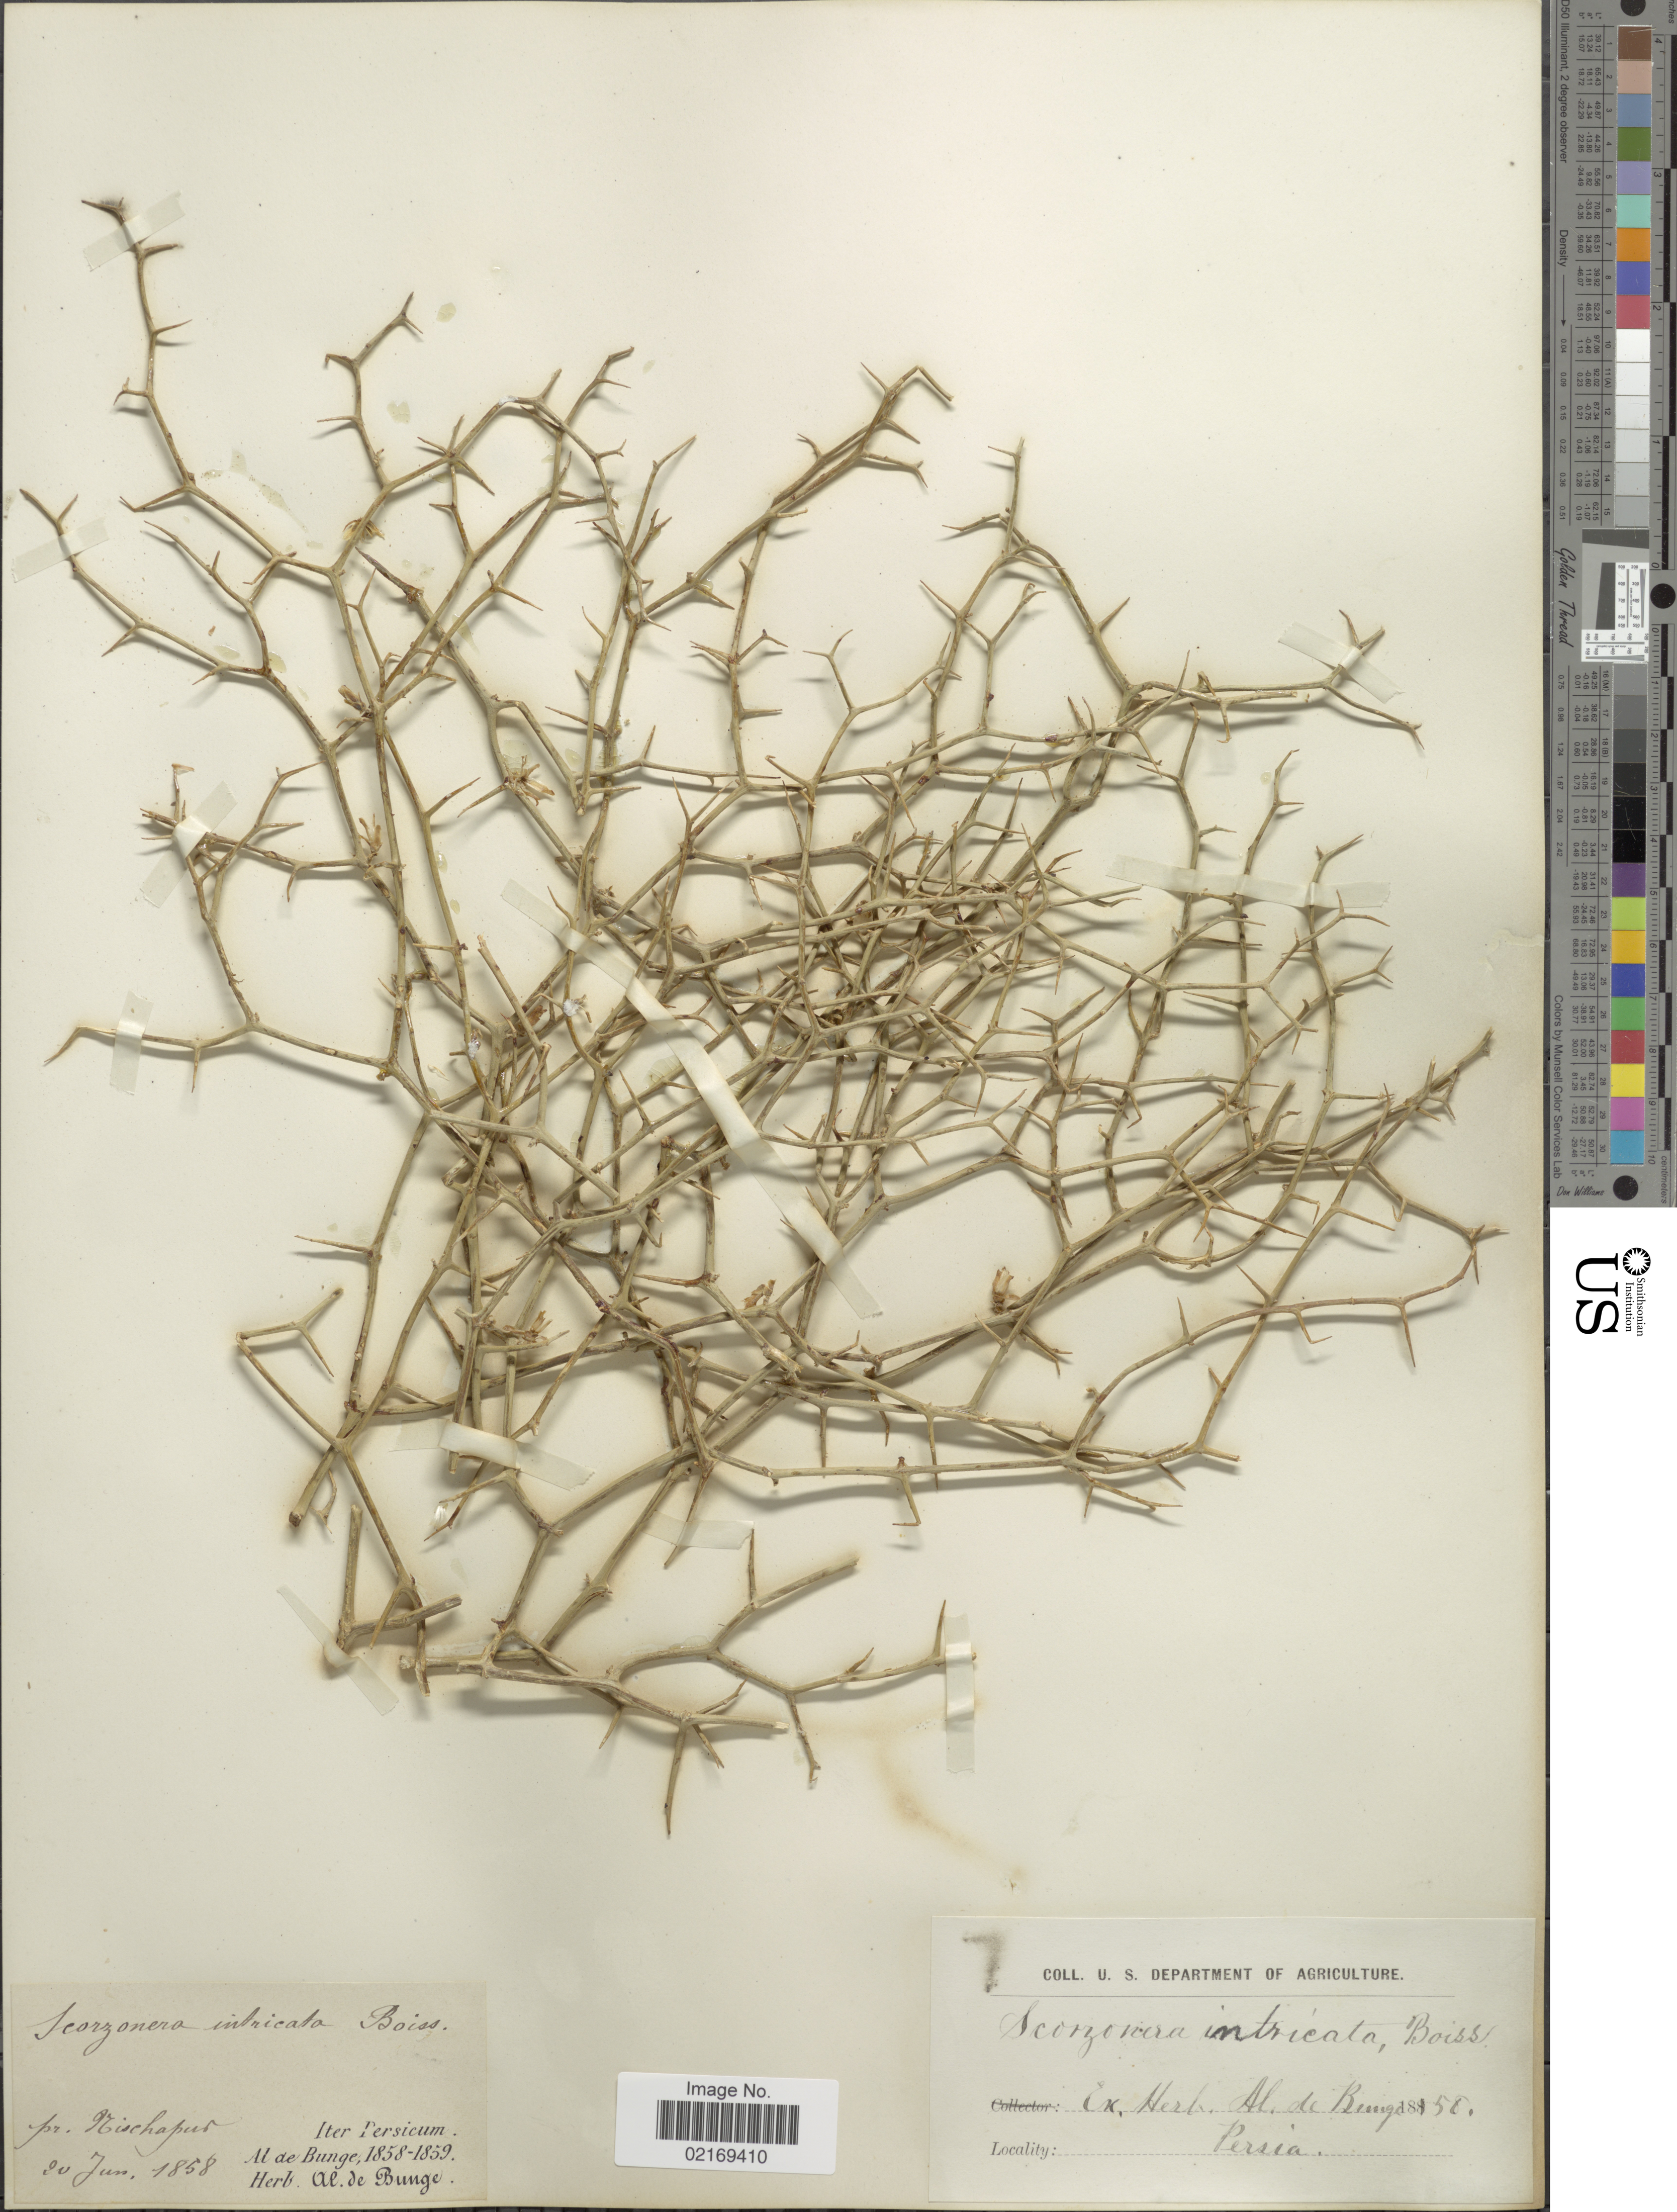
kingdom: Plantae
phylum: Tracheophyta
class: Magnoliopsida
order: Asterales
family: Asteraceae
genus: Scorzonera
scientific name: Scorzonera intricata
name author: Boiss.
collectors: A. de Bunge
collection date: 1858-06-20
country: Iran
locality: Persia, pr. Nischapur, iter Persicum. [interpreted]